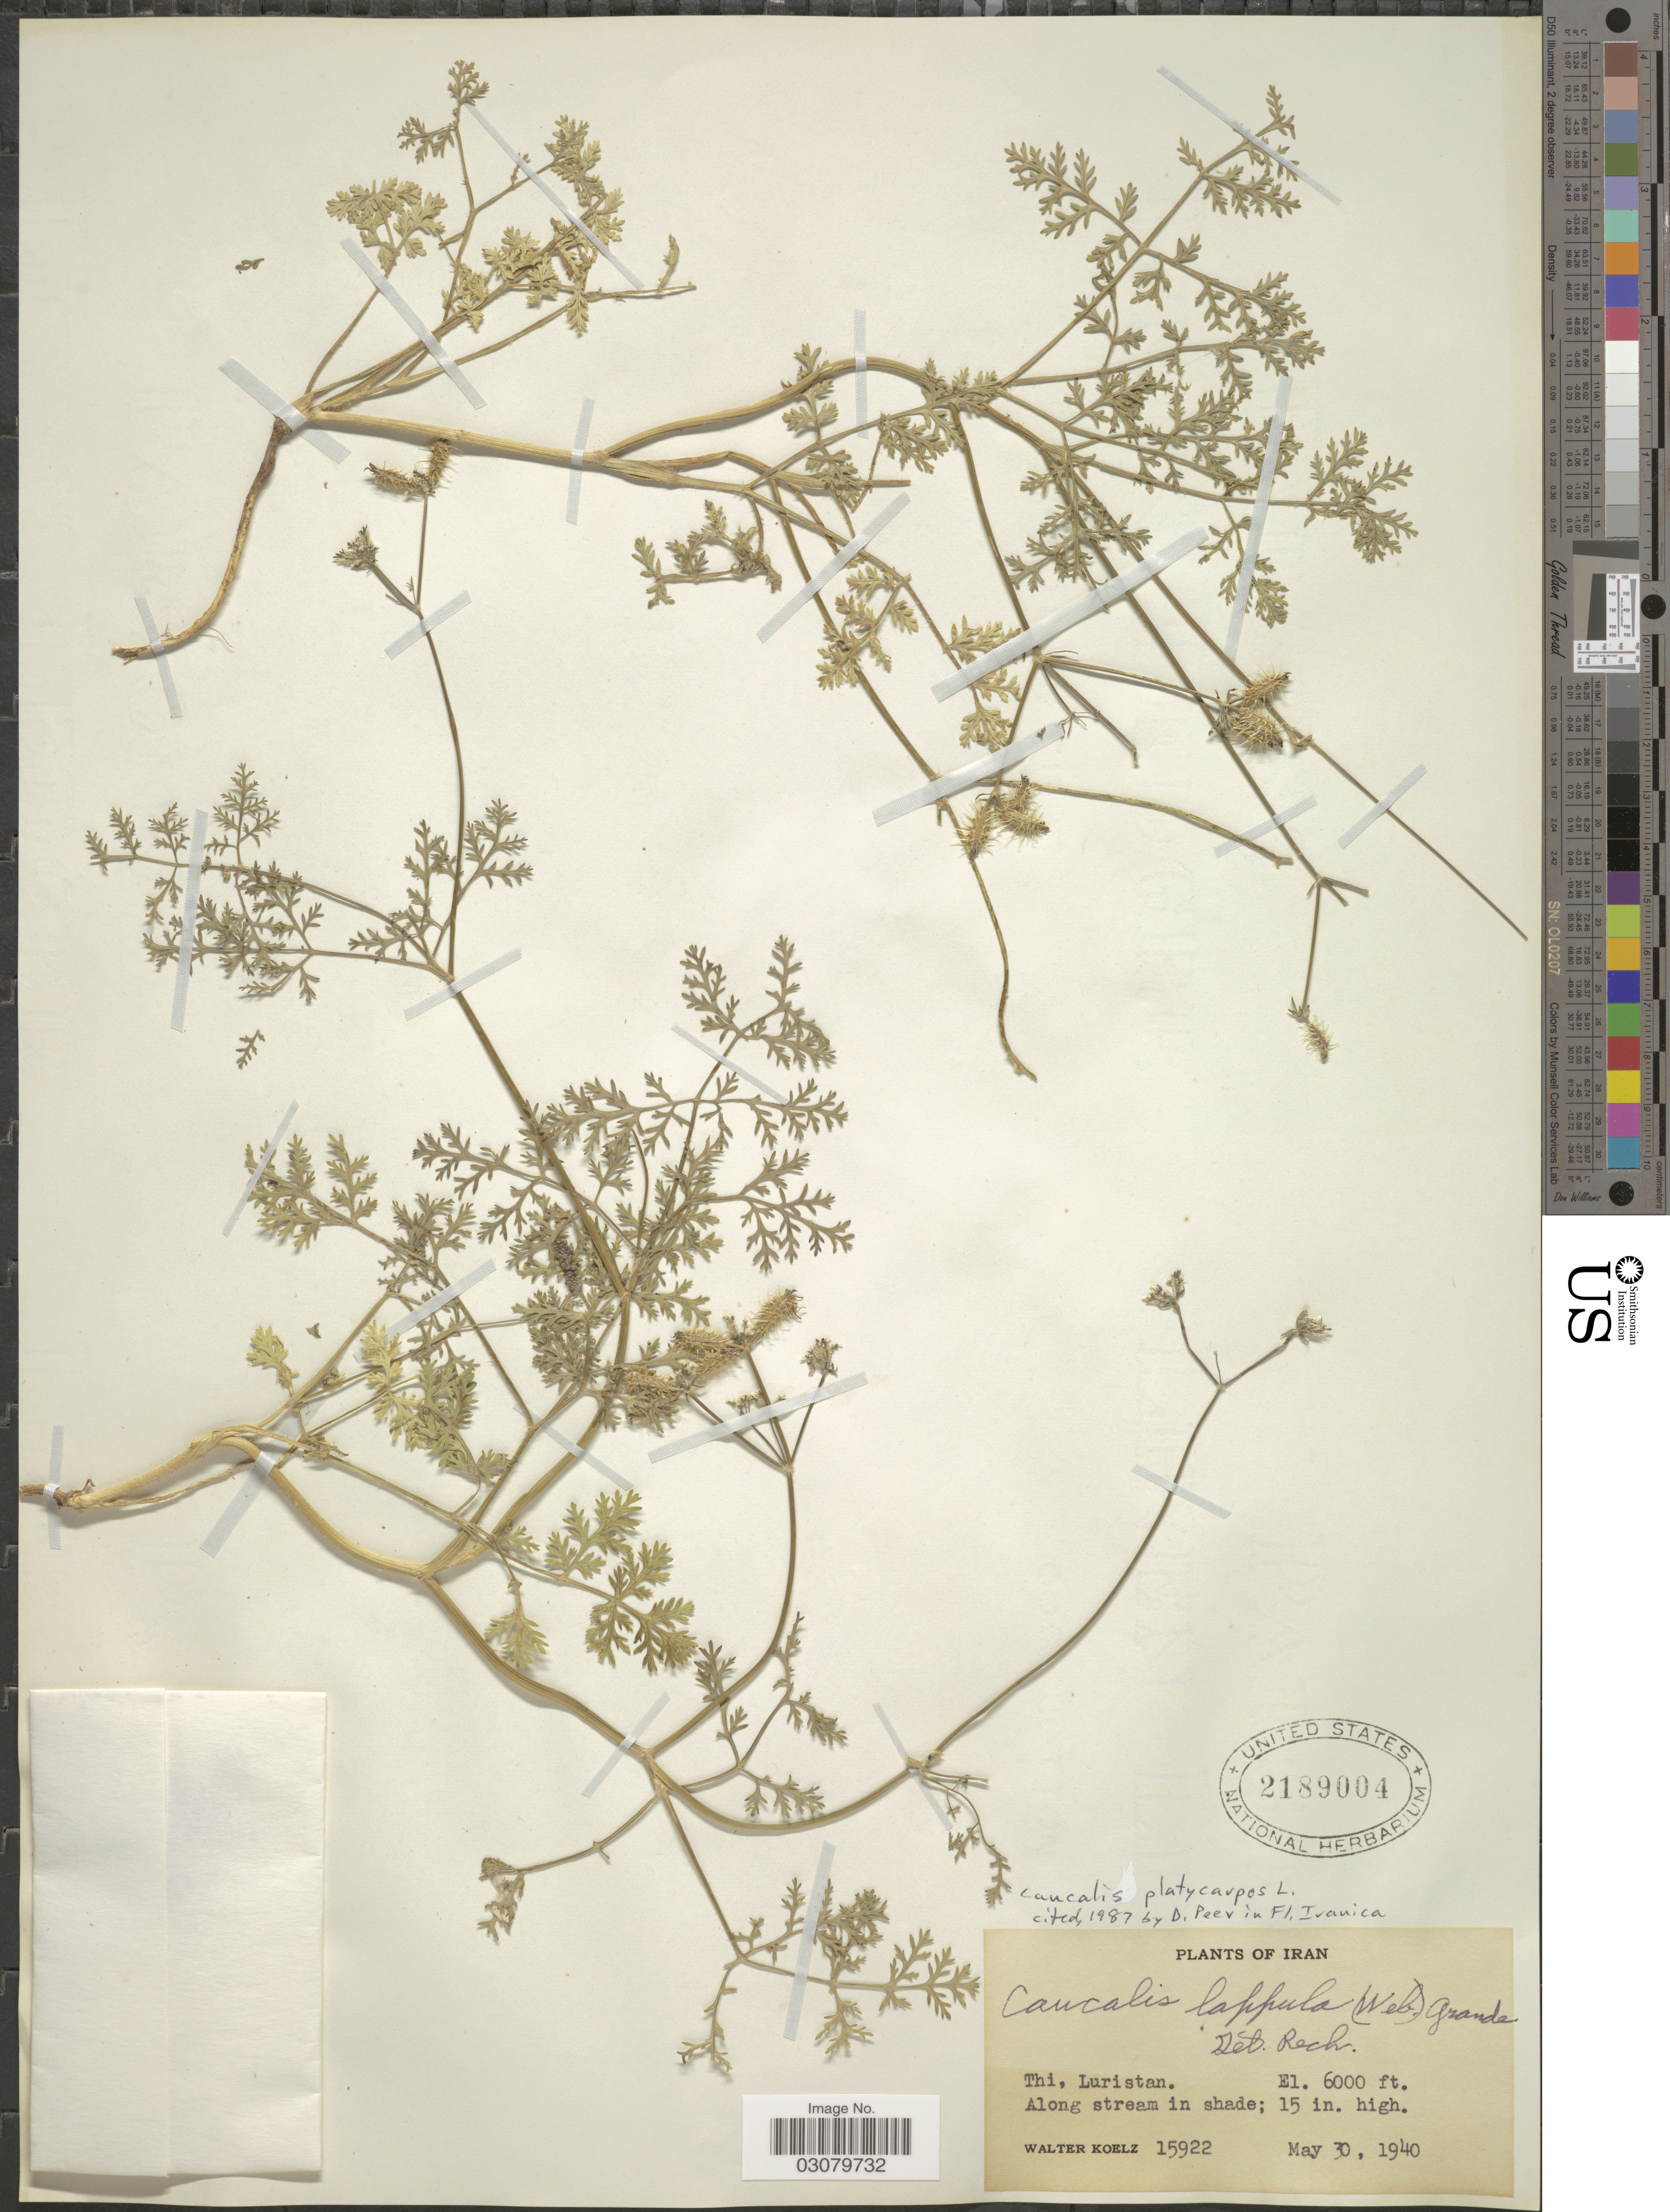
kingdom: Plantae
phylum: Tracheophyta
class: Magnoliopsida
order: Apiales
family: Apiaceae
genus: Caucalis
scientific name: Caucalis platycarpos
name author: L.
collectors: W. N. Koelz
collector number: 15922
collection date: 1940-05-30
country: Iran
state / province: Lorestan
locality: Thi, Luristan. Along stream in shade.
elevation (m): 1829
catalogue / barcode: US 2189004